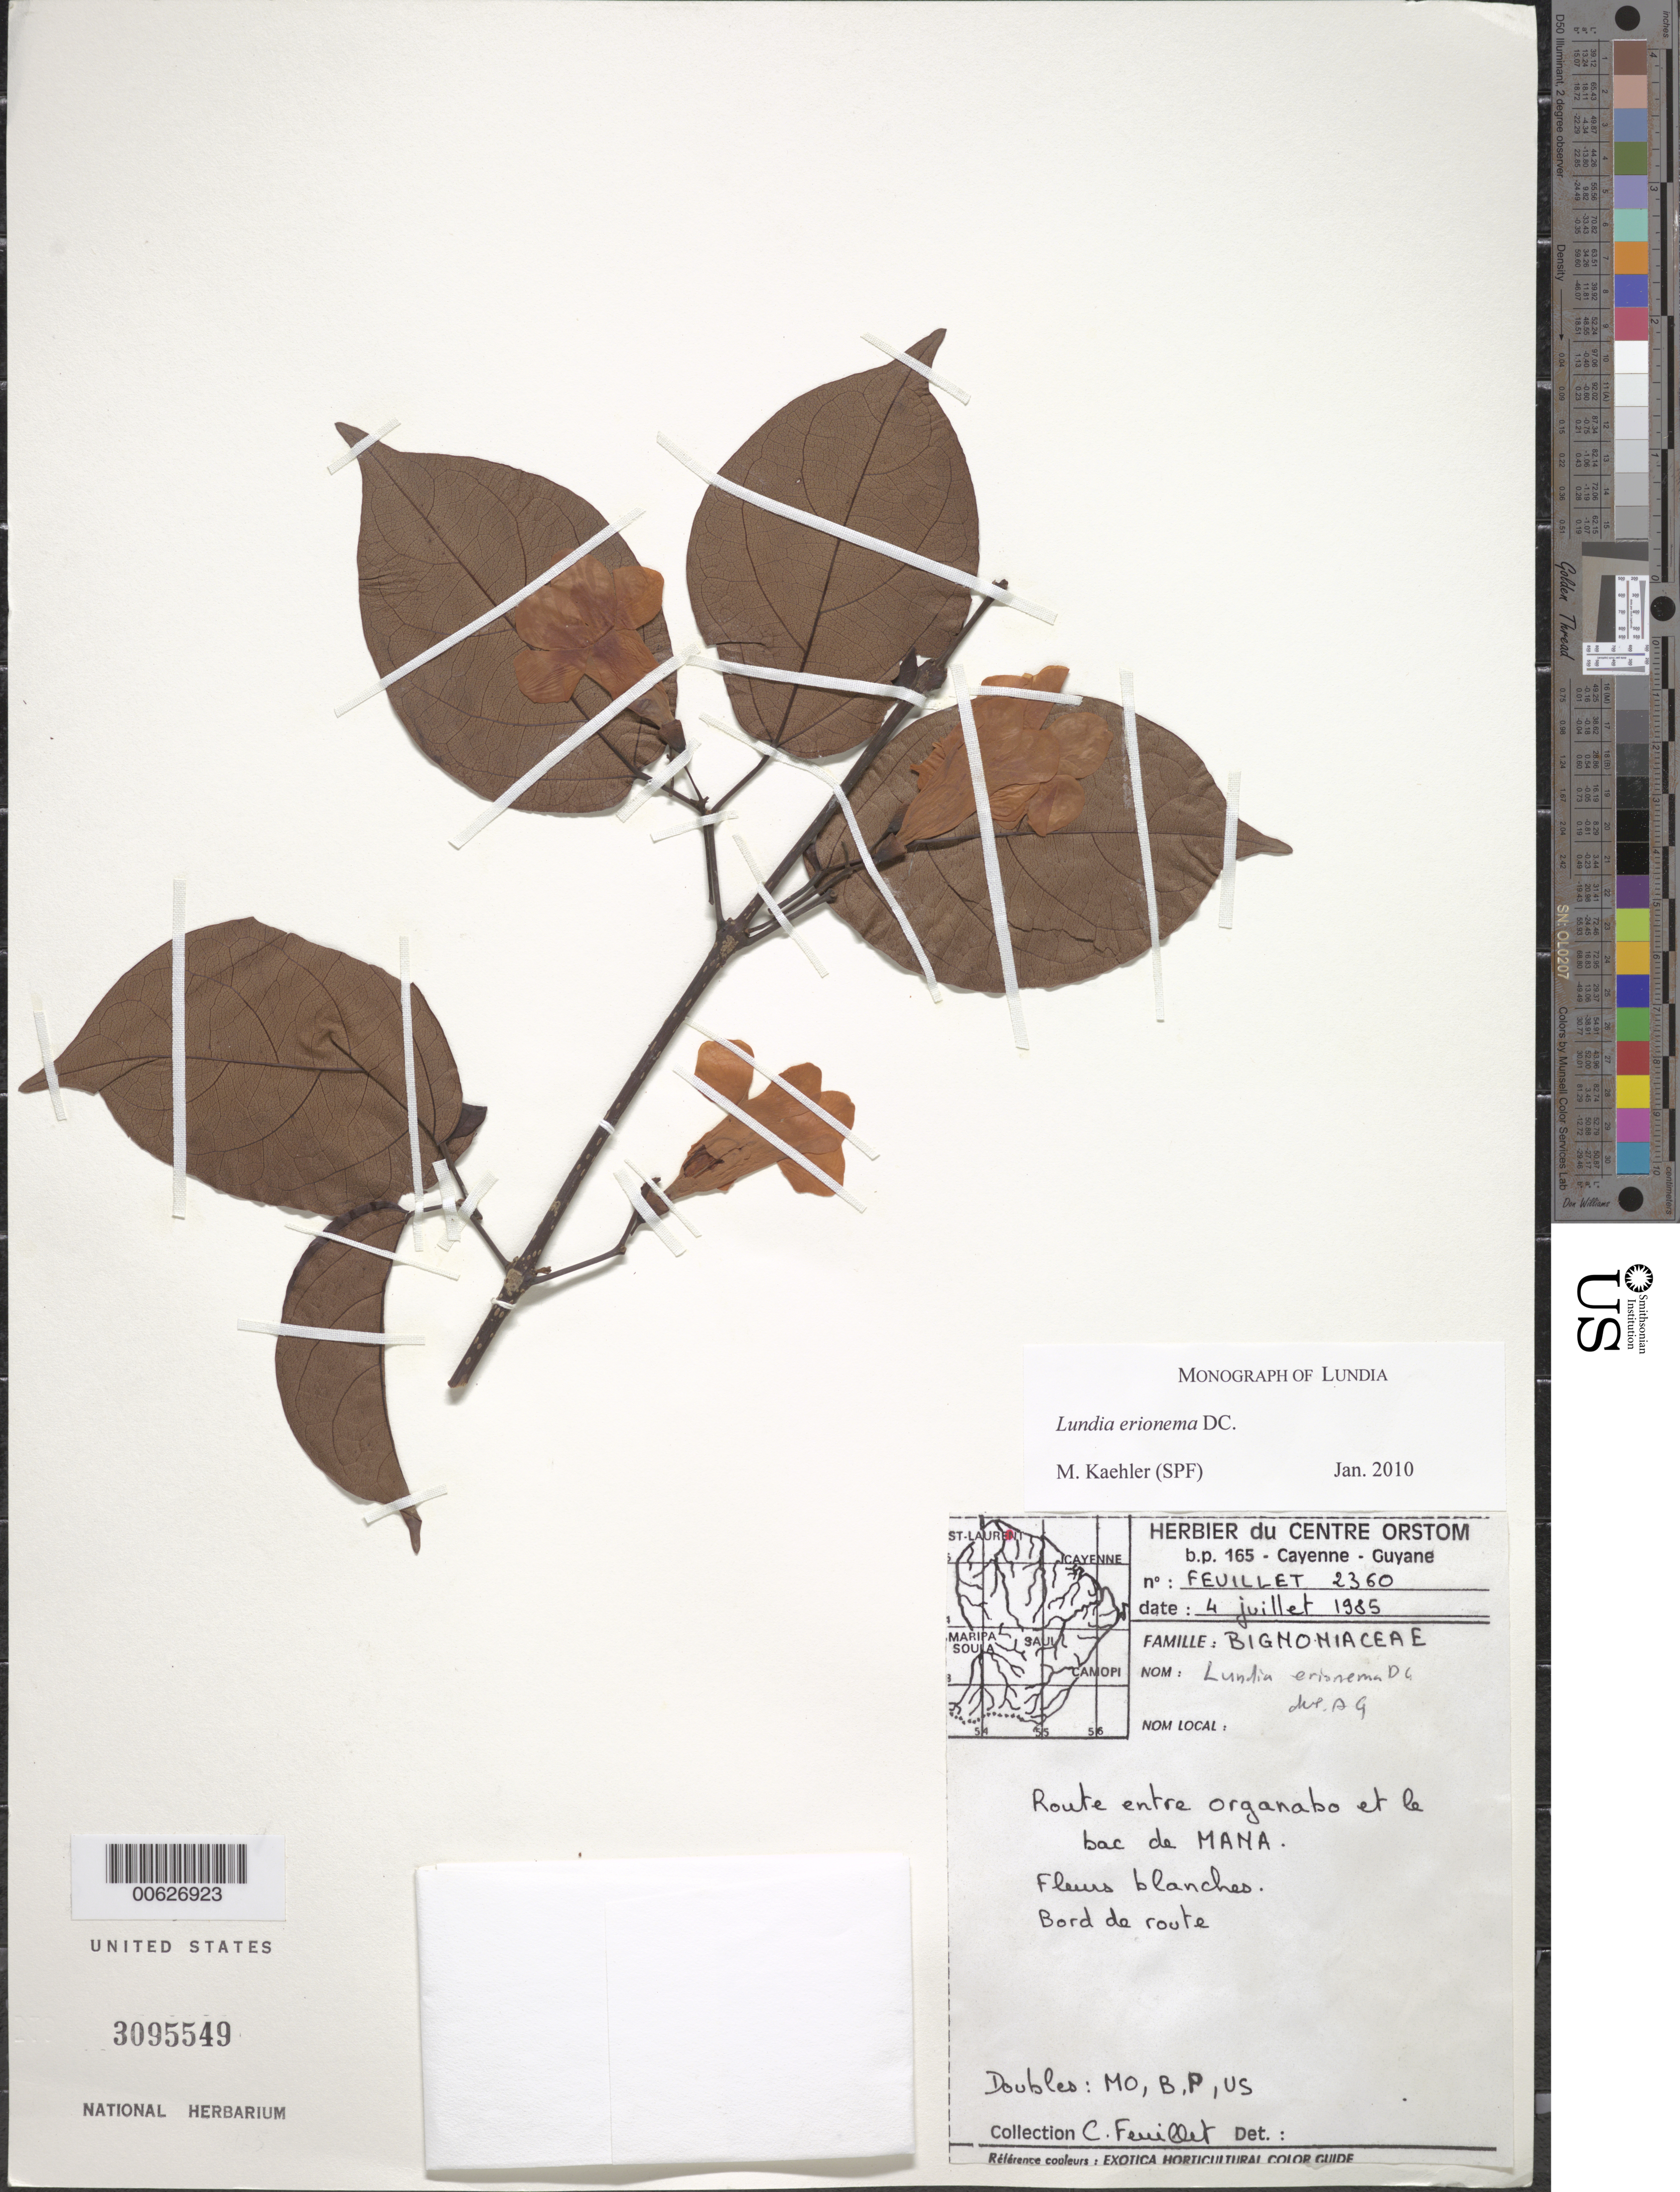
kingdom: Plantae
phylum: Tracheophyta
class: Magnoliopsida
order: Lamiales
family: Bignoniaceae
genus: Lundia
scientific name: Lundia erionema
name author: DC.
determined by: Gentry, A. H.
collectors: C. Feuillet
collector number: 2360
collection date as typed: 4-Jul-85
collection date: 1985-07-04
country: French Guiana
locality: Organabo, route to Mana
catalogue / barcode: US 3095549